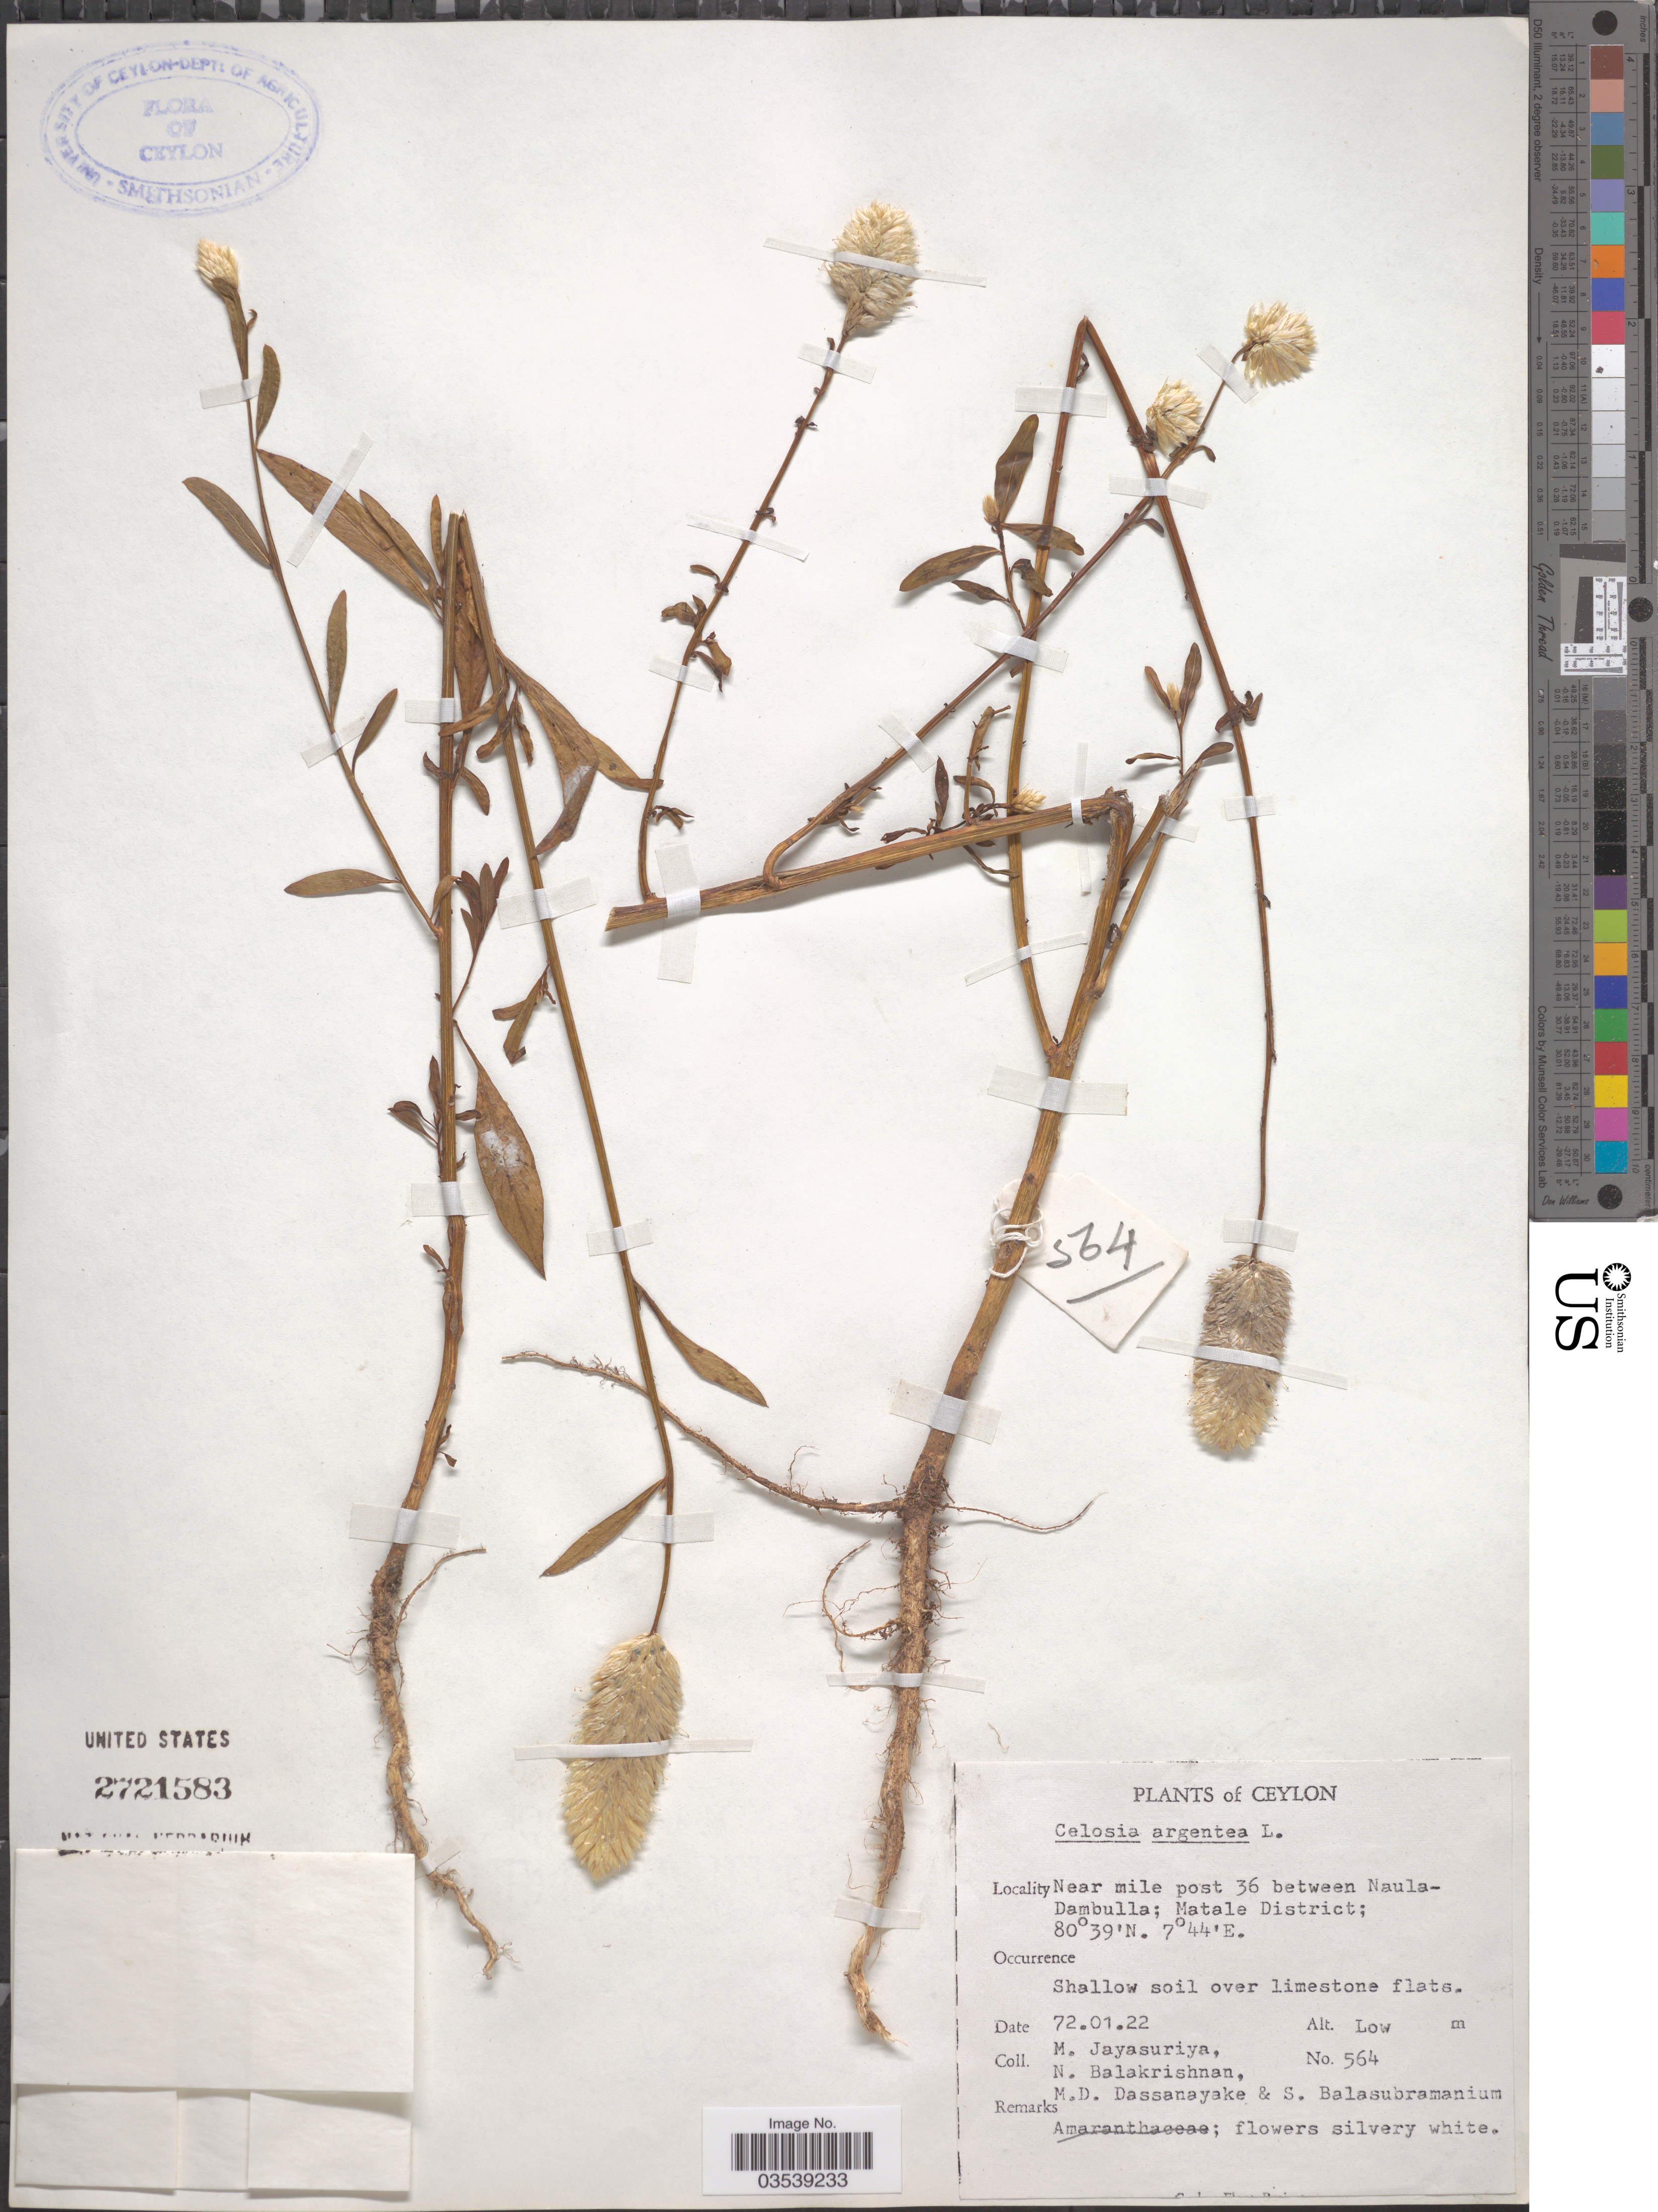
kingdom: Plantae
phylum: Tracheophyta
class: Magnoliopsida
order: Caryophyllales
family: Amaranthaceae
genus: Celosia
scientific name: Celosia argentea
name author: L.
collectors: M. Jayasuriya, N. Balakrishnan, M. D. Dassanayake & S. Balasubramanium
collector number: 564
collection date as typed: Transcribed d/m/y: 22/1/72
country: Sri Lanka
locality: Ceylon. Near mile post 36 between Naula-Dambulla; Matale District.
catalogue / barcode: US 2721583